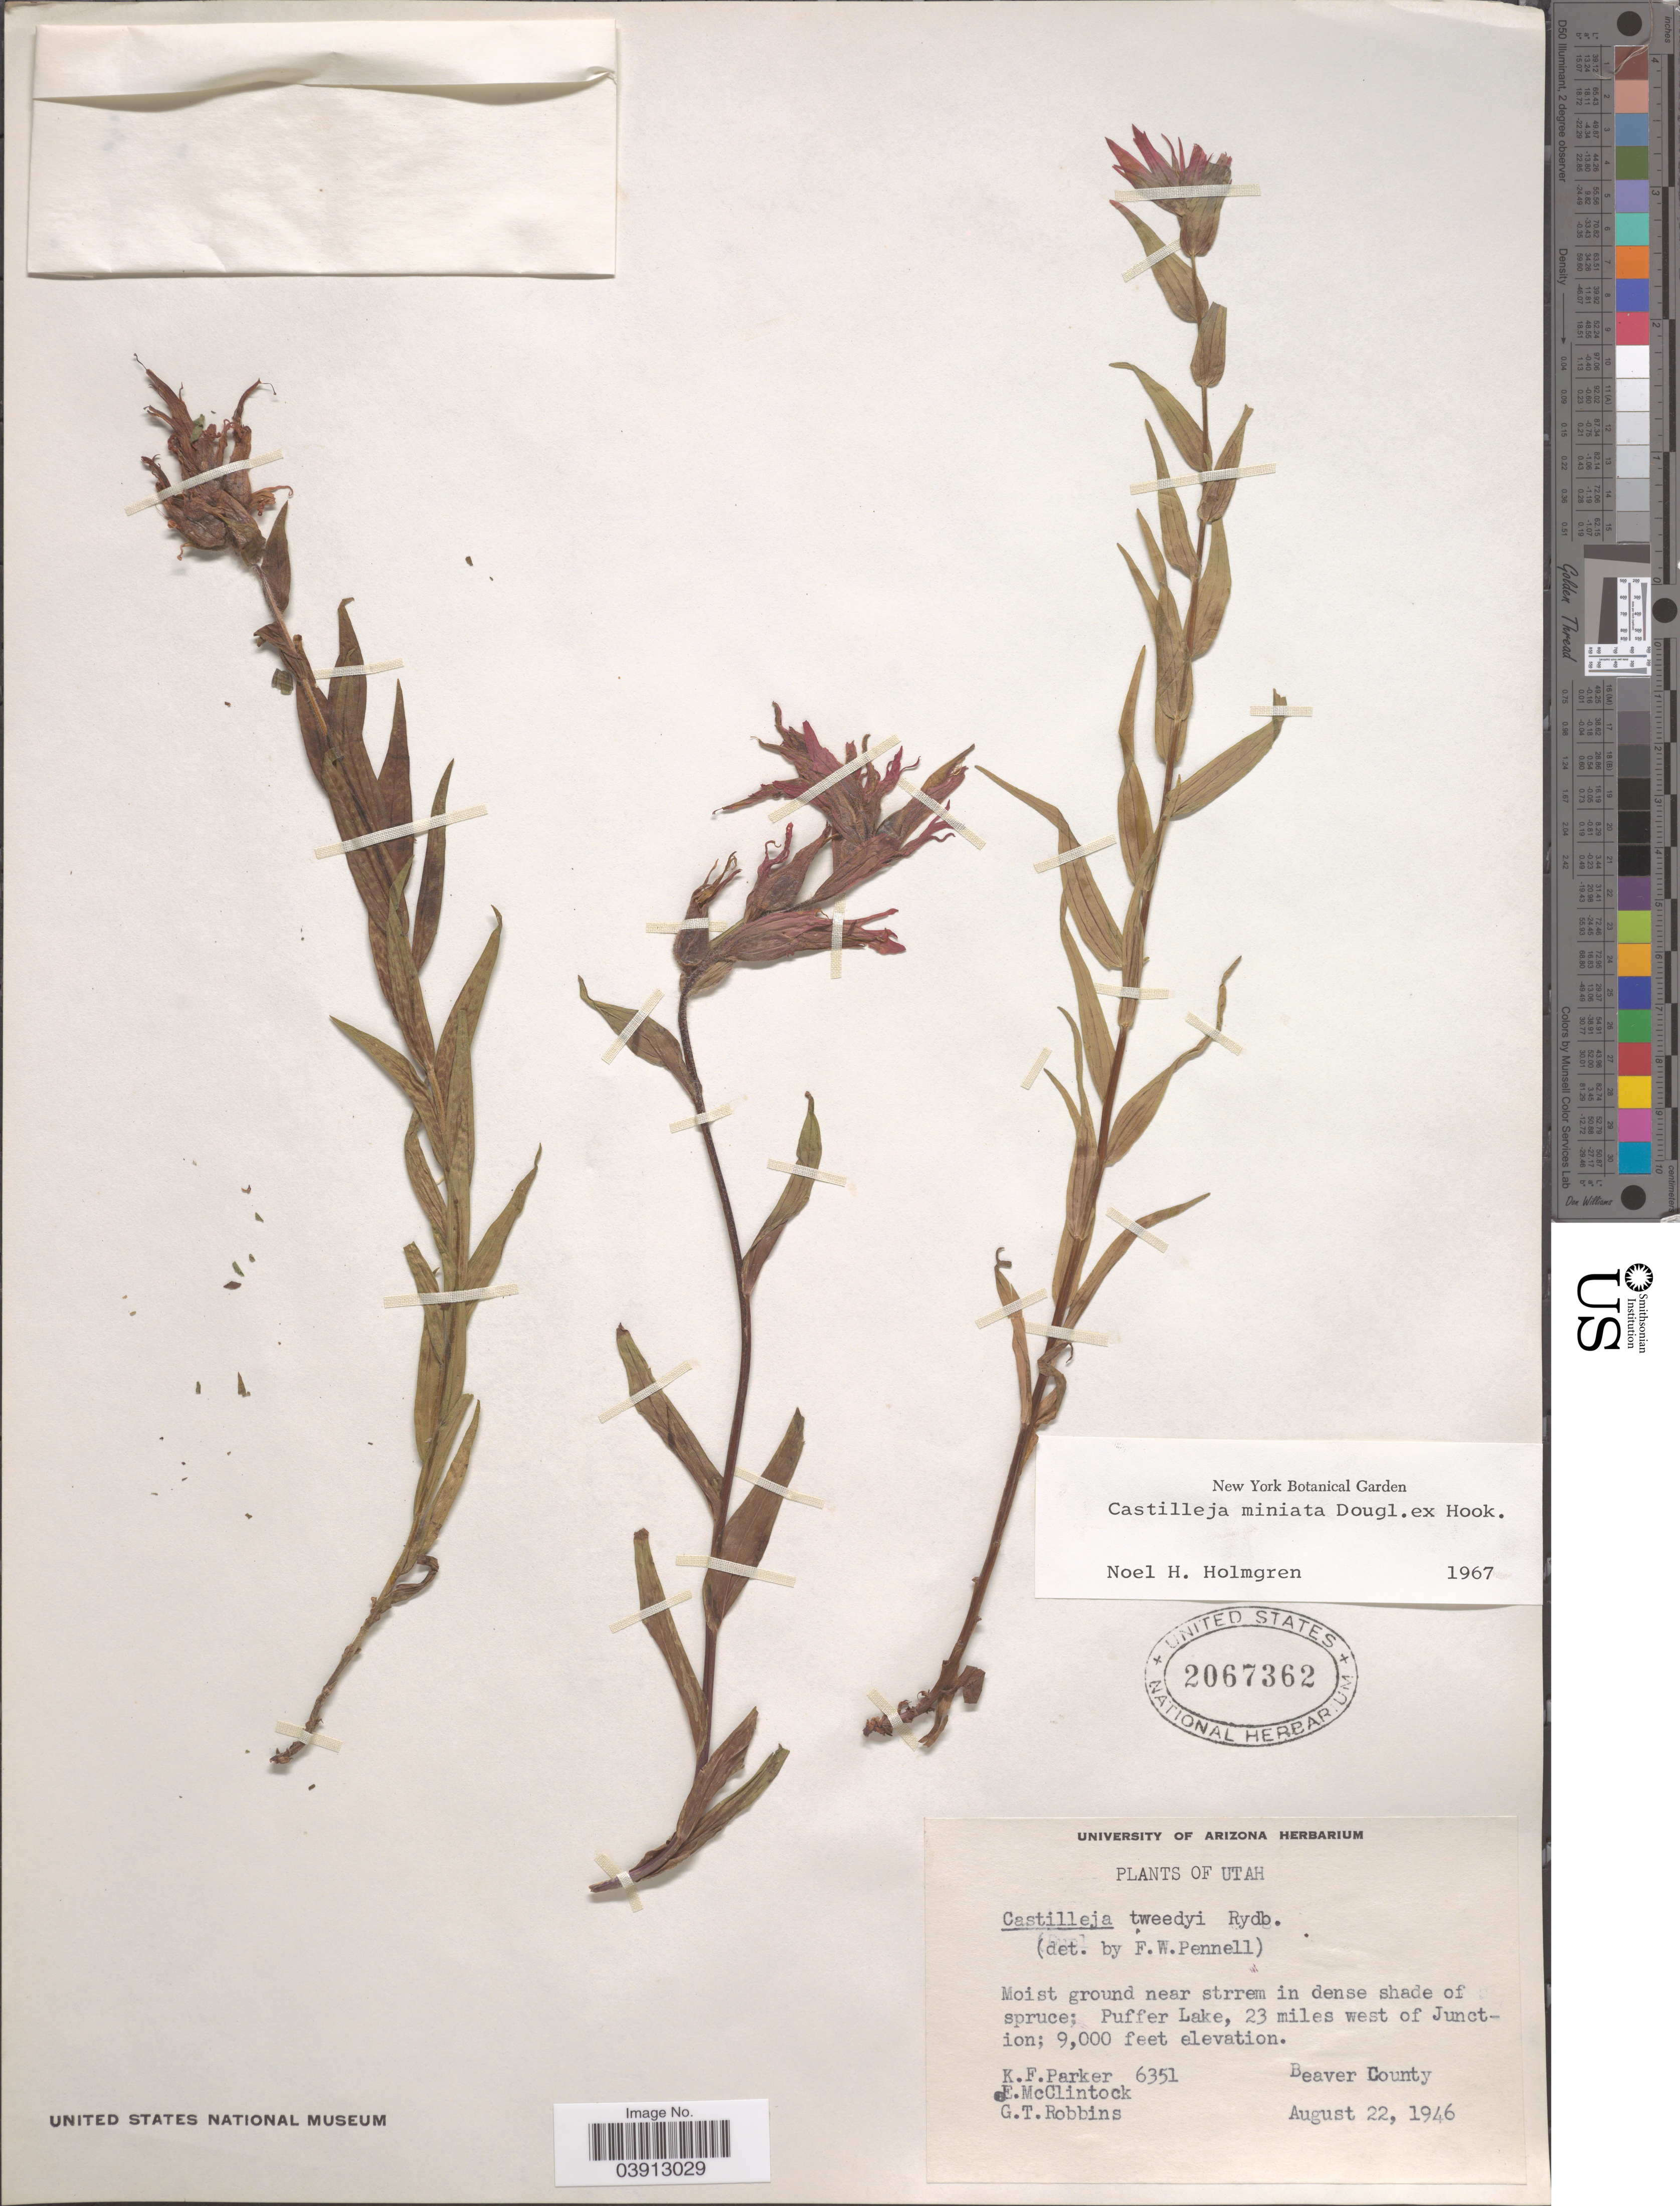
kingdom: Plantae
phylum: Tracheophyta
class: Magnoliopsida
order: Lamiales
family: Orobanchaceae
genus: Castilleja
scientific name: Castilleja miniata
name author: Douglas ex Hook.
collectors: K. F. Parker, E. McClintock & G. T. Robbins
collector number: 6351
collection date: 1946-08-22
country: United States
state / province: Utah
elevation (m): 2743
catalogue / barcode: US 2067362